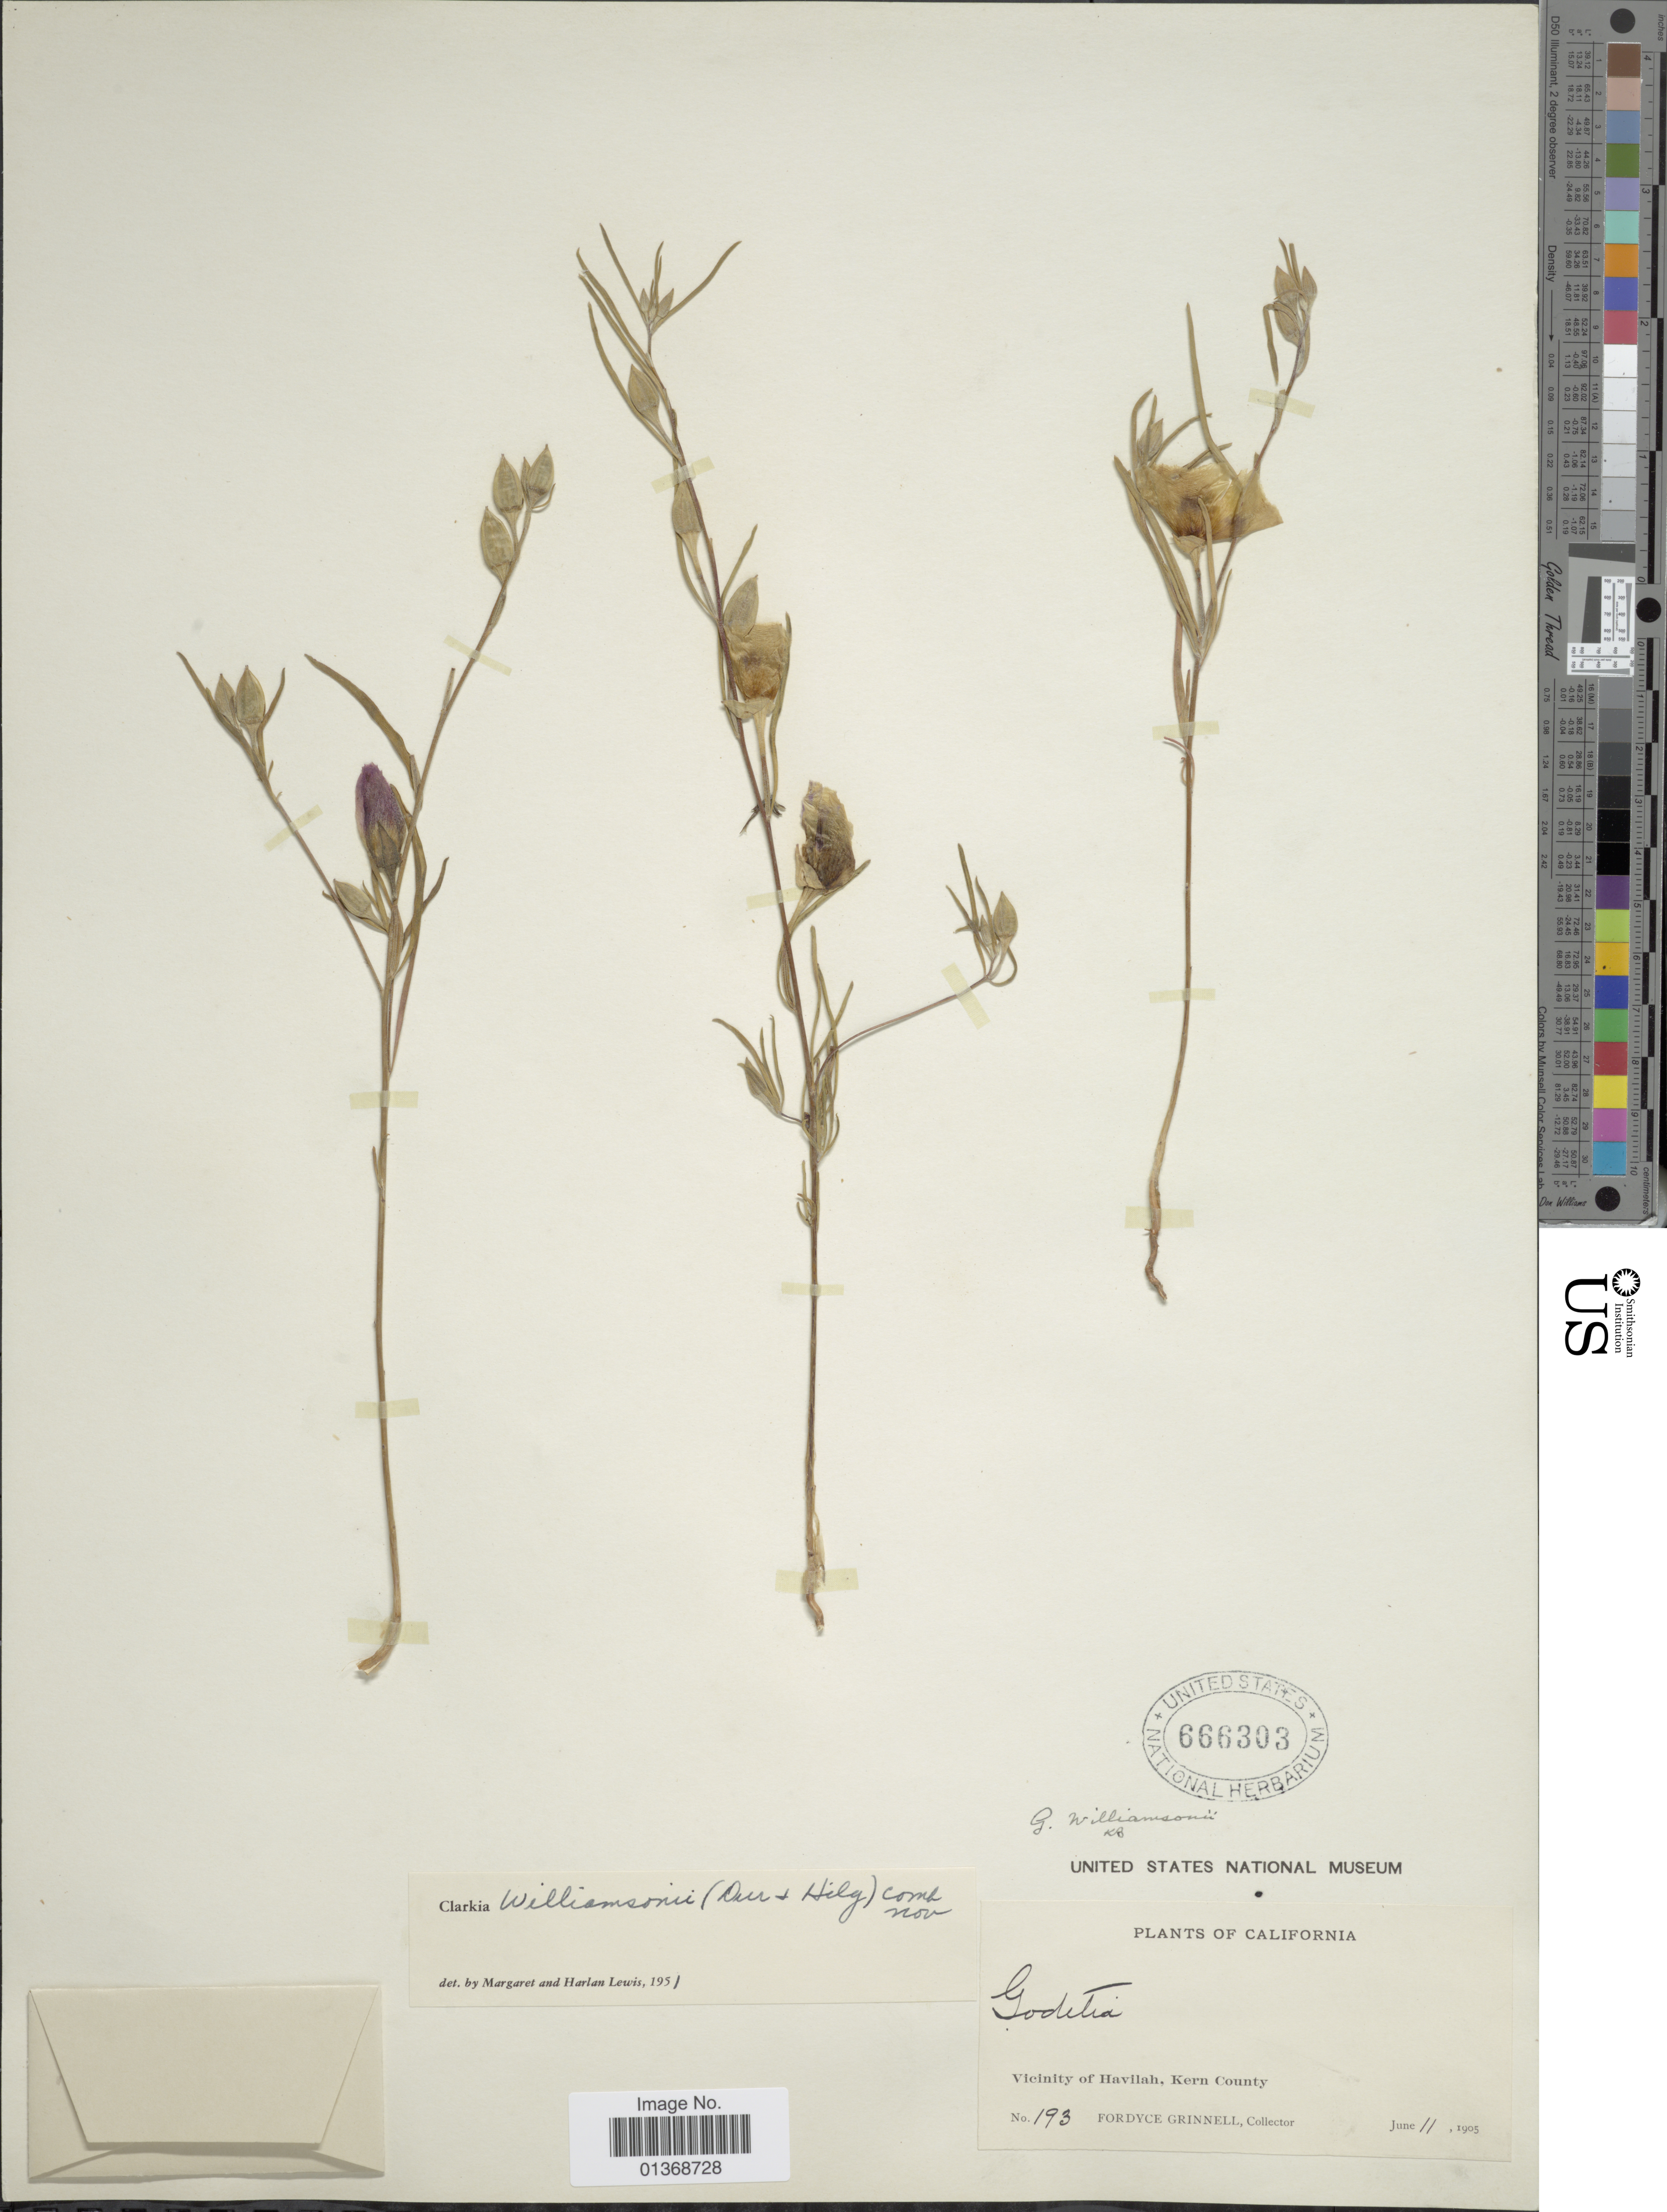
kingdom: Plantae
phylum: Tracheophyta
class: Magnoliopsida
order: Myrtales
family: Onagraceae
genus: Clarkia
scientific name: Clarkia williamsonii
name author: (Durand & Hilg.) F. H. Lewis & M.E. Lewis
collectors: F. Grinnell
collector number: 193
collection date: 1905-06-11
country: United States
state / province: California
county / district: Kern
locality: Vicinity of Havilah, Kern County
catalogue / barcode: US 666303